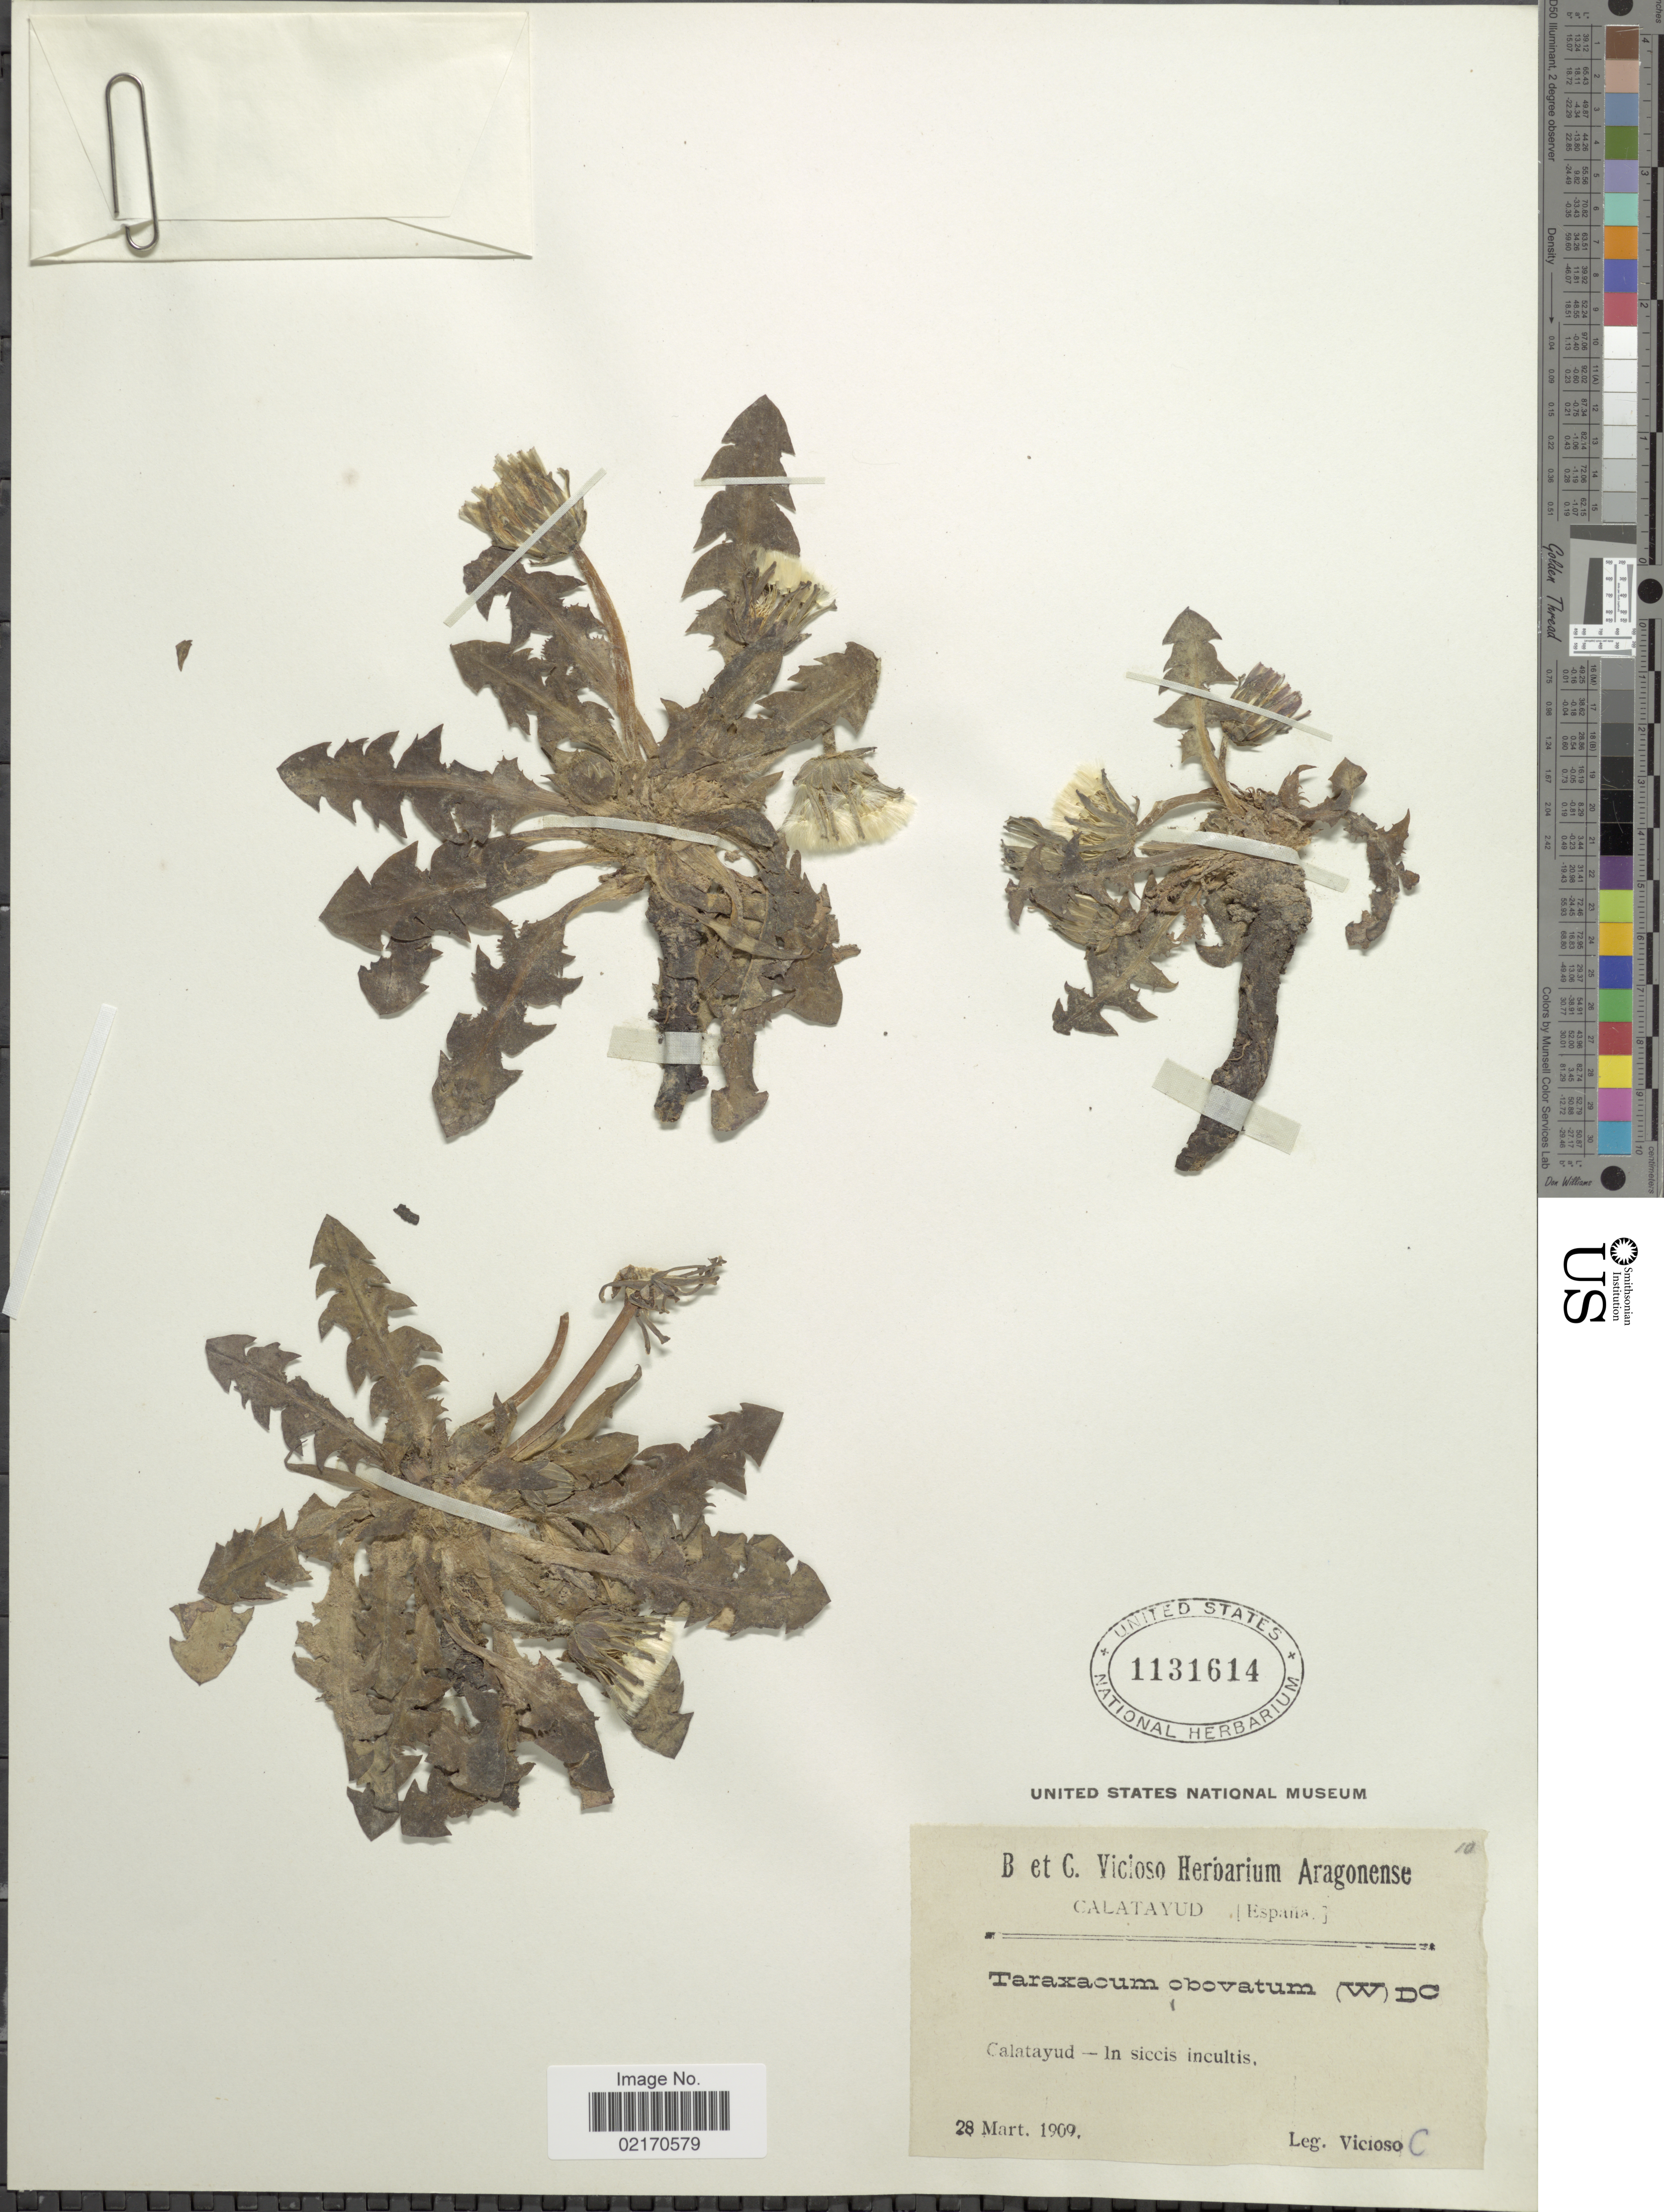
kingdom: Plantae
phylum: Tracheophyta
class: Magnoliopsida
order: Asterales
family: Asteraceae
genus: Taraxacum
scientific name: Taraxacum obovatum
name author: (Willd.) DC.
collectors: C. Vicioso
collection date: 1909-03-28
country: Spain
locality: Calatayud-In siccis incultis.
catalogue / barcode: US 1131614